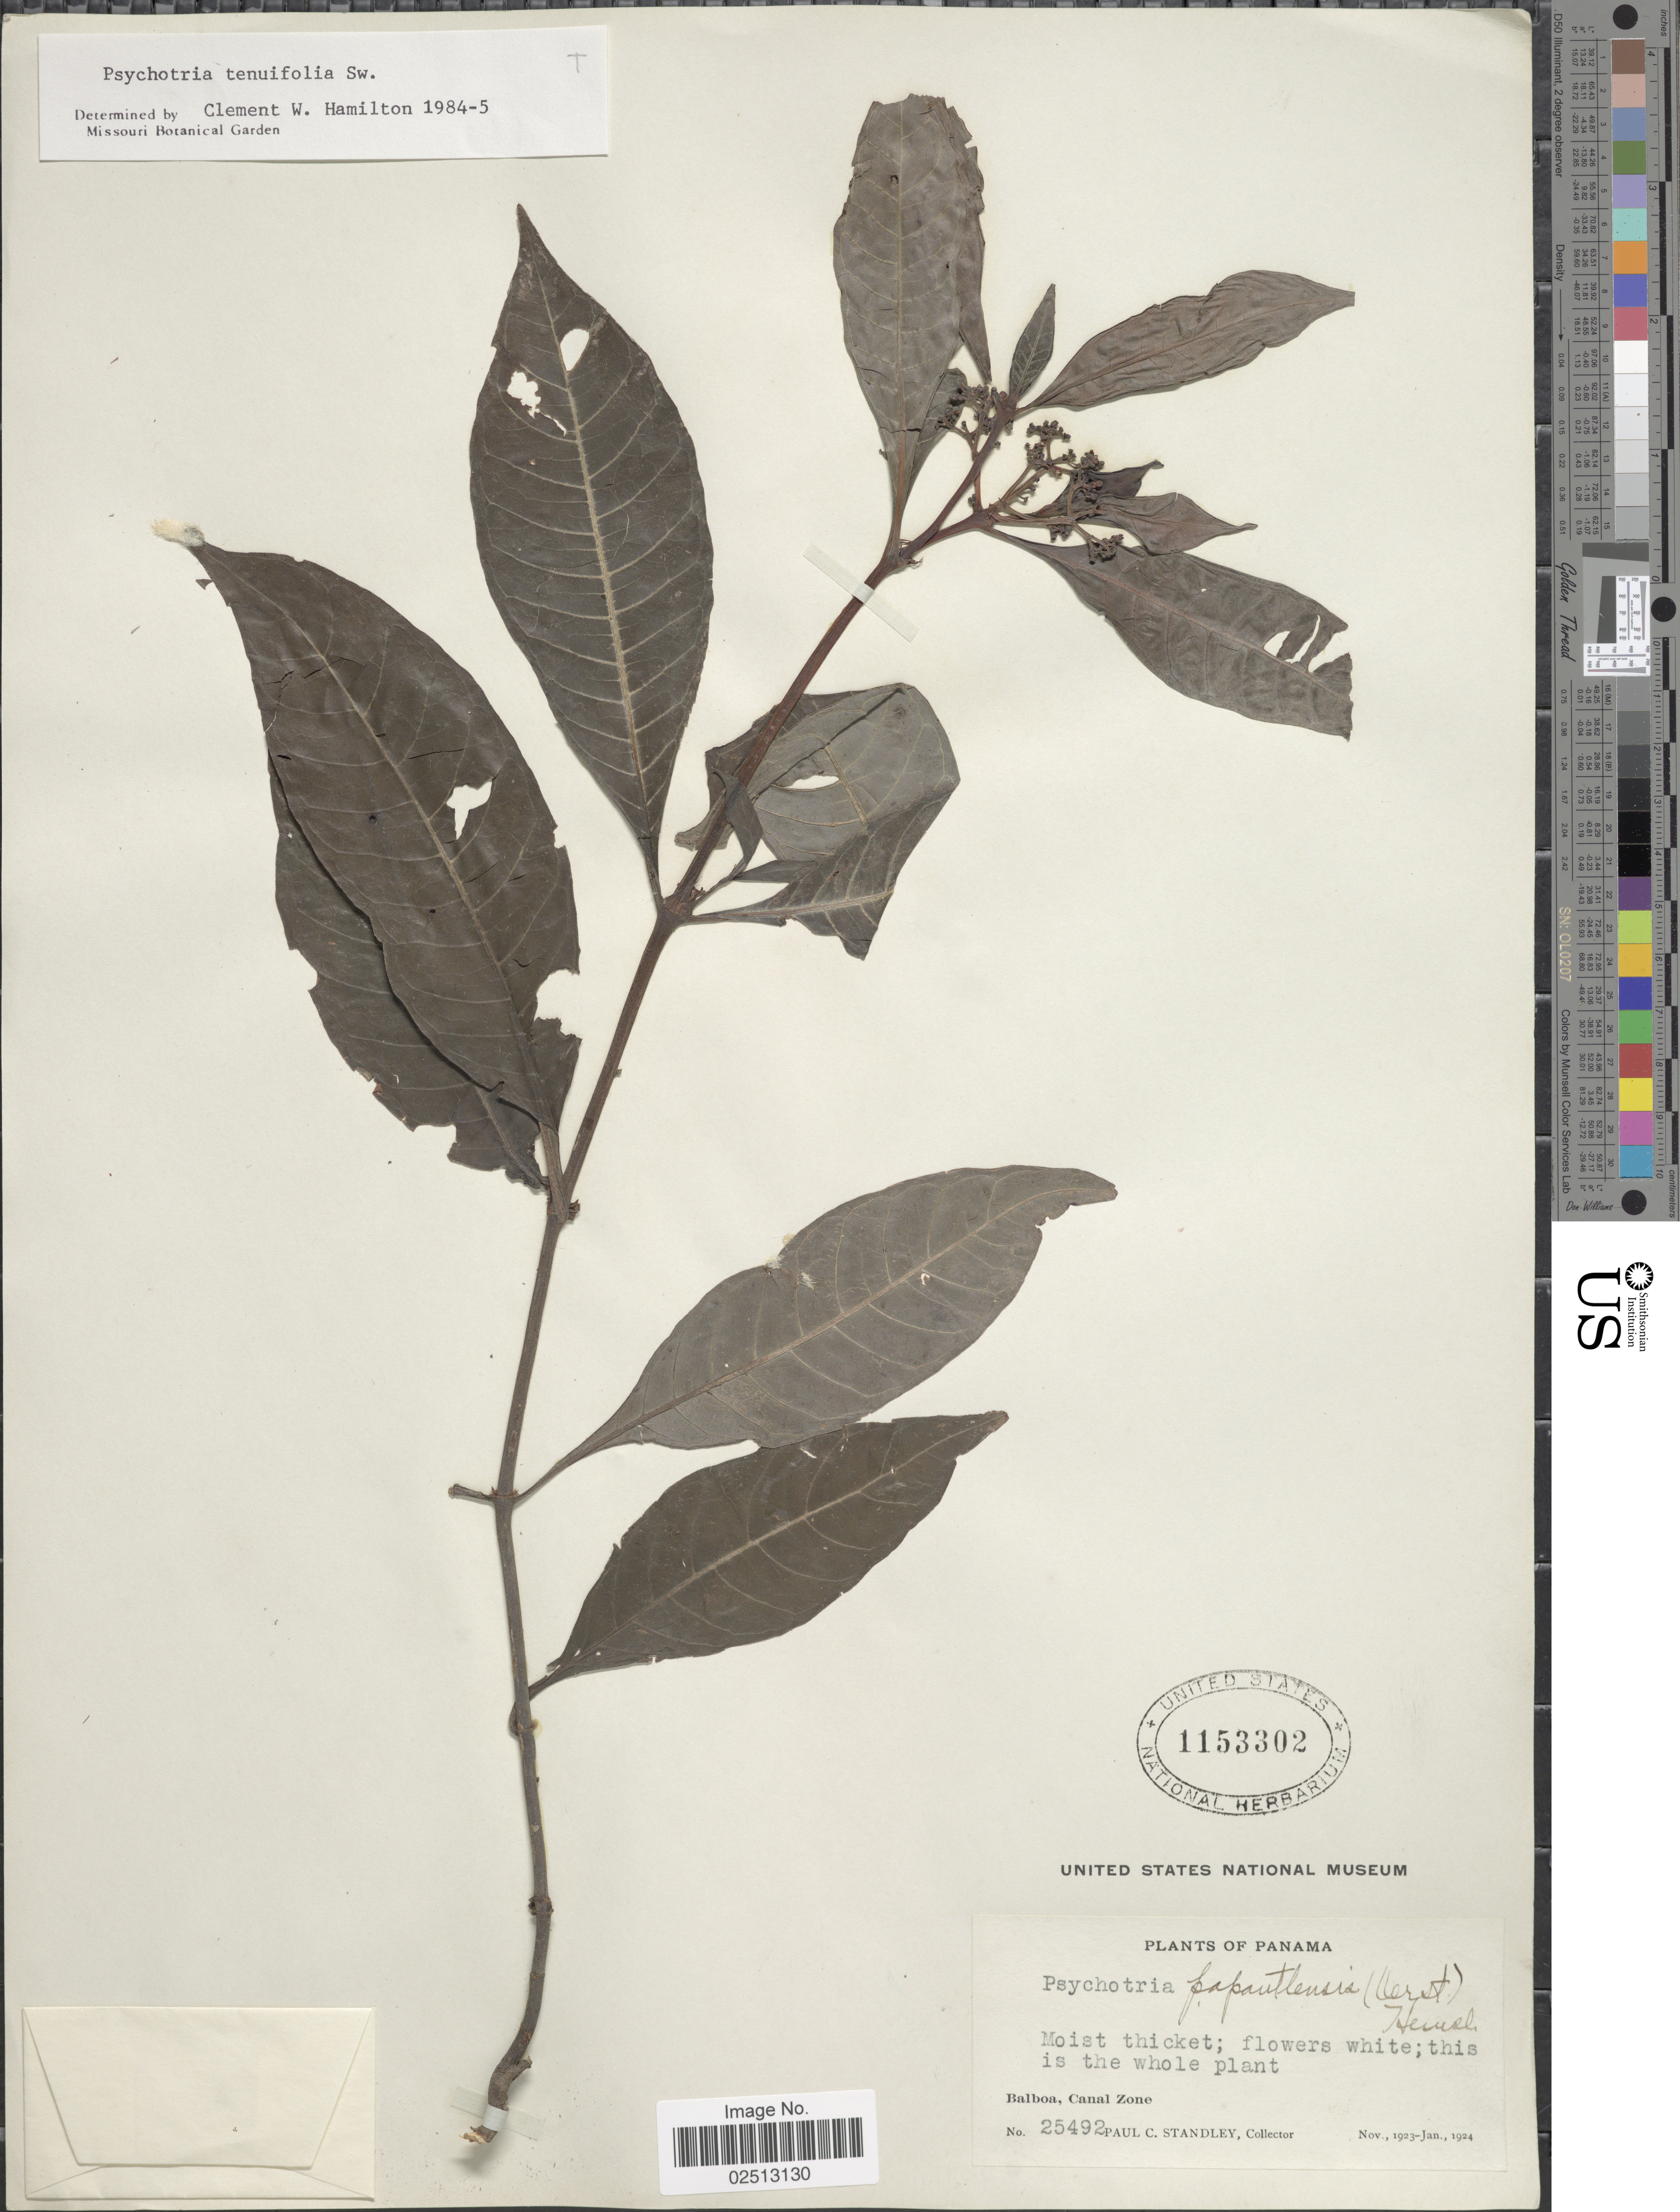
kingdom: Plantae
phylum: Tracheophyta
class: Magnoliopsida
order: Gentianales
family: Rubiaceae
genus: Psychotria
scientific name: Psychotria tenuifolia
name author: Sw.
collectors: P. C. Standley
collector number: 25492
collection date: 1923-11/1924-01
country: Panama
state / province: Colón / Panamá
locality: Balboa, Canal Zone.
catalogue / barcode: US 1153302